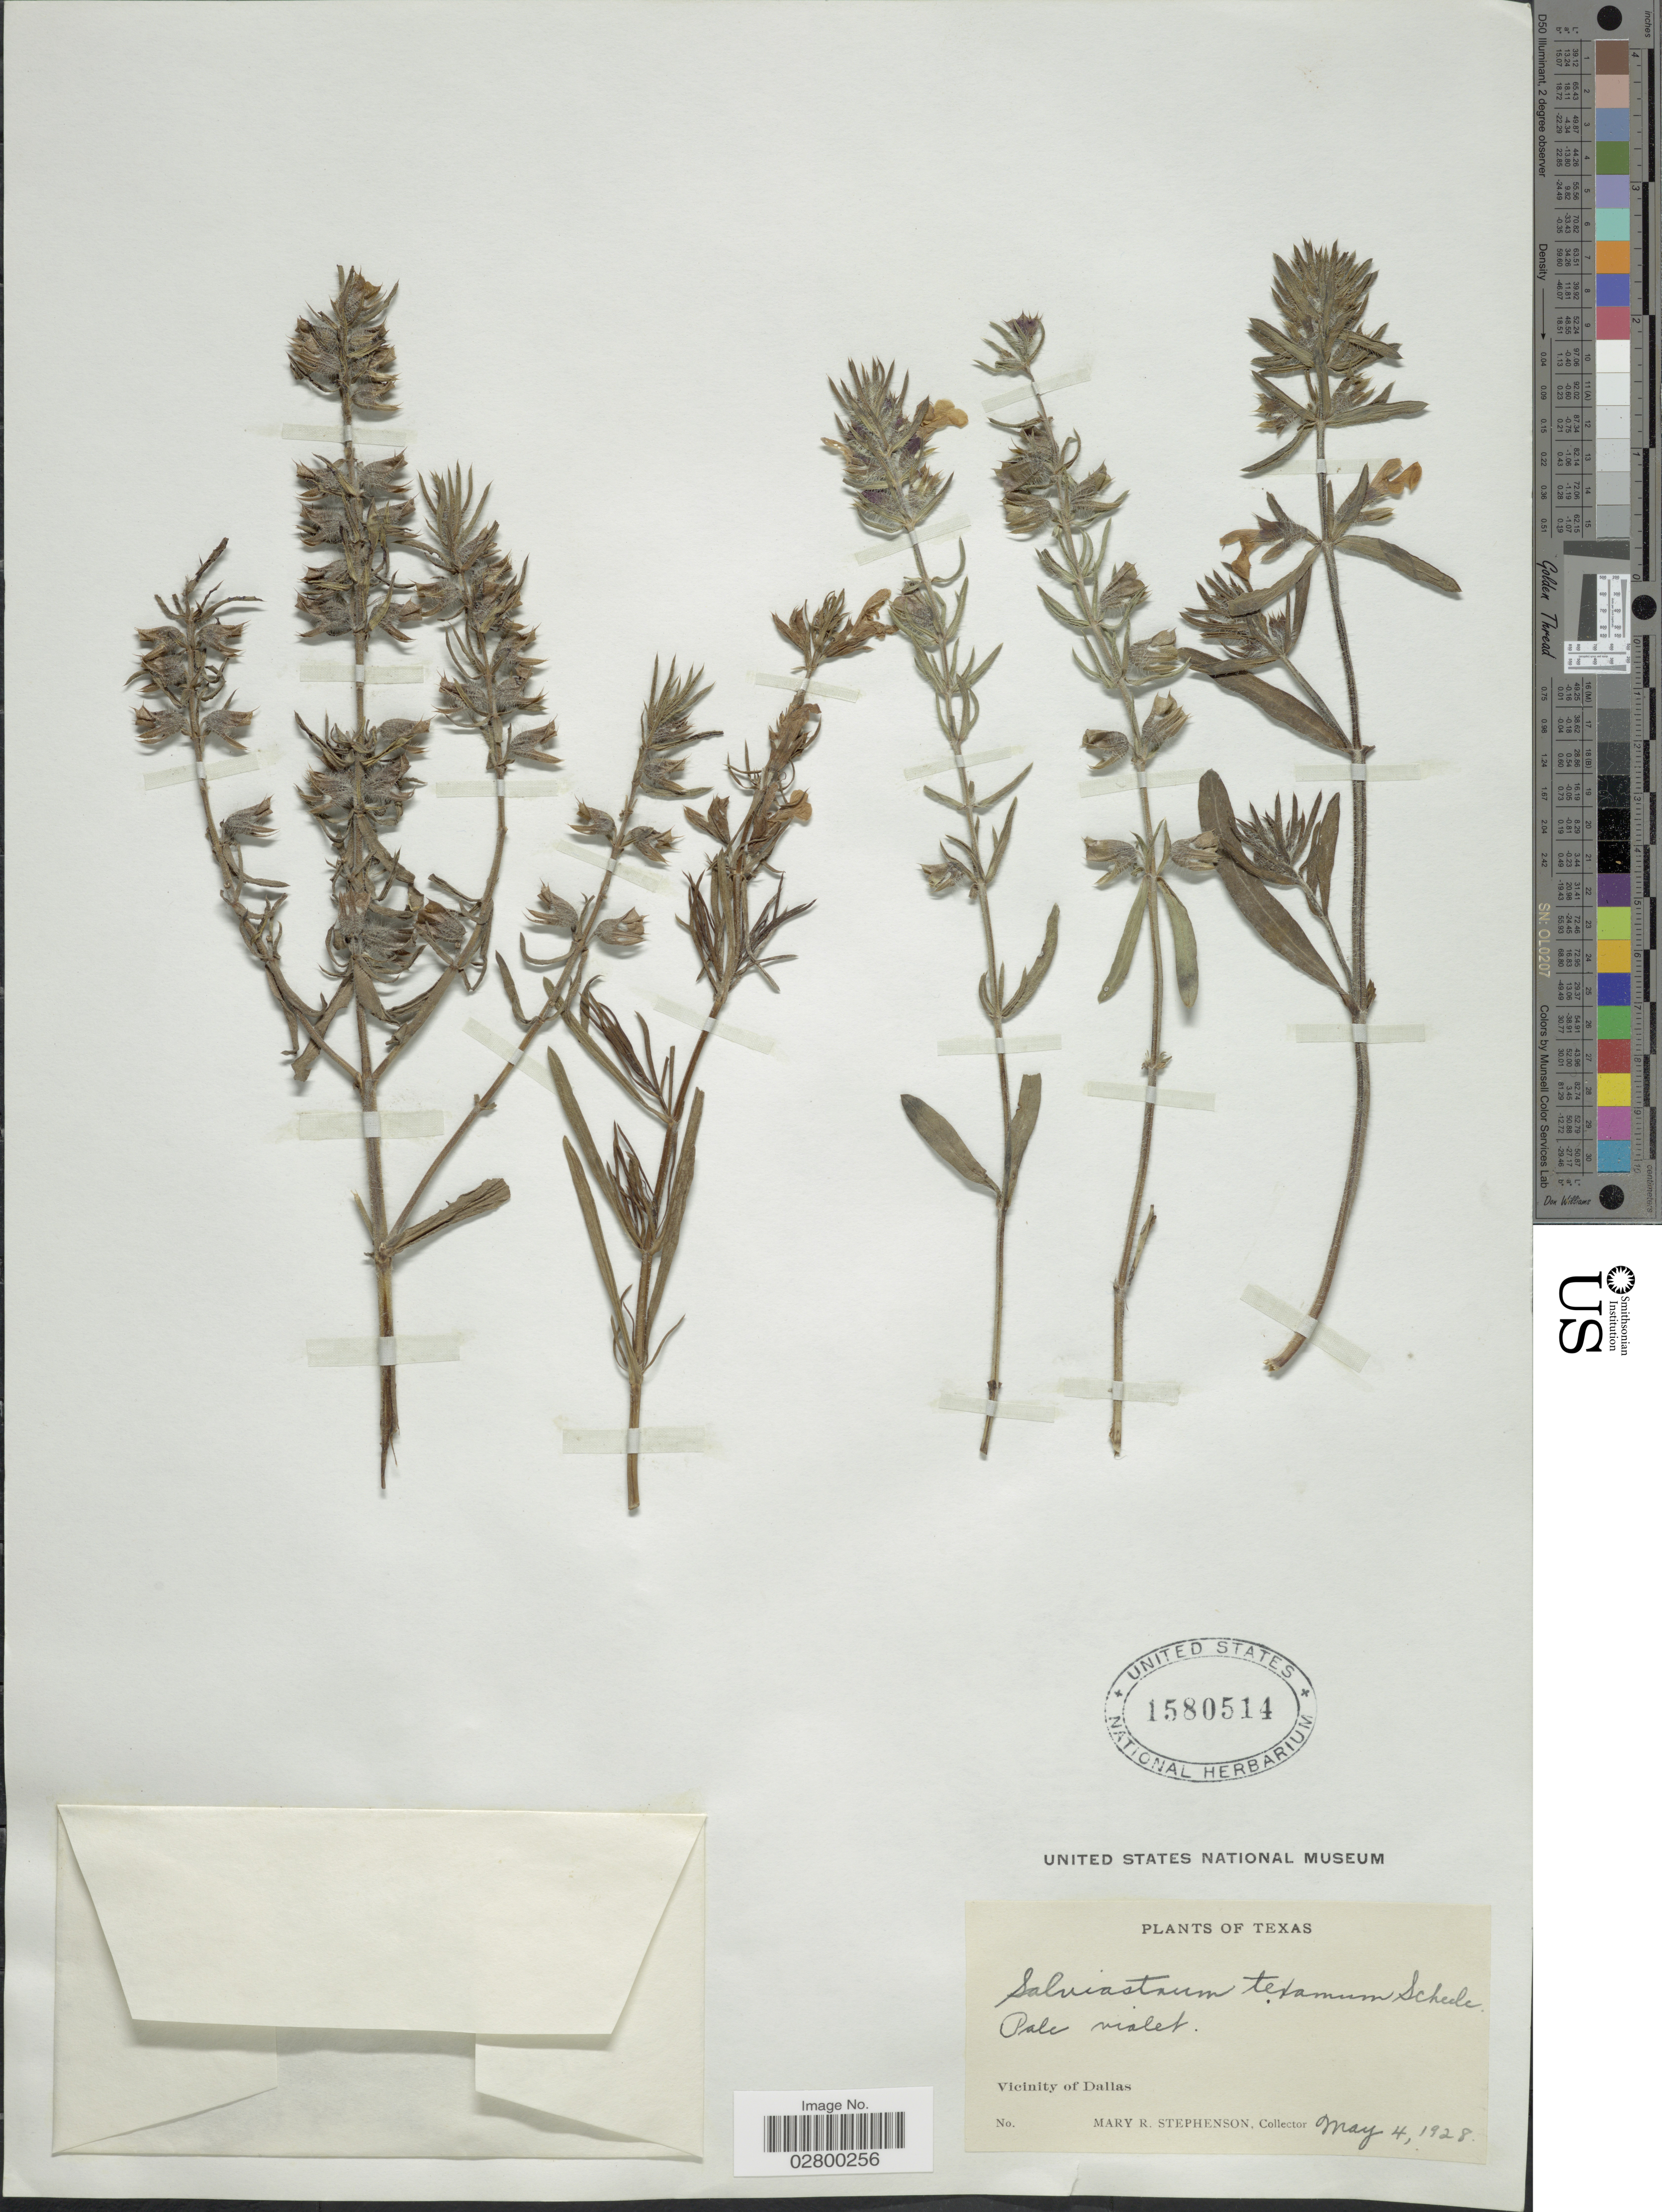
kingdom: Plantae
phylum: Tracheophyta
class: Magnoliopsida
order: Lamiales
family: Lamiaceae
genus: Salvia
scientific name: Salvia texana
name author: (Scheele) Torr.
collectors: M. Stephenson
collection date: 1928-05-04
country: United States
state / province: Texas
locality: Vicinity of Dallas.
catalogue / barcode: US 1580514